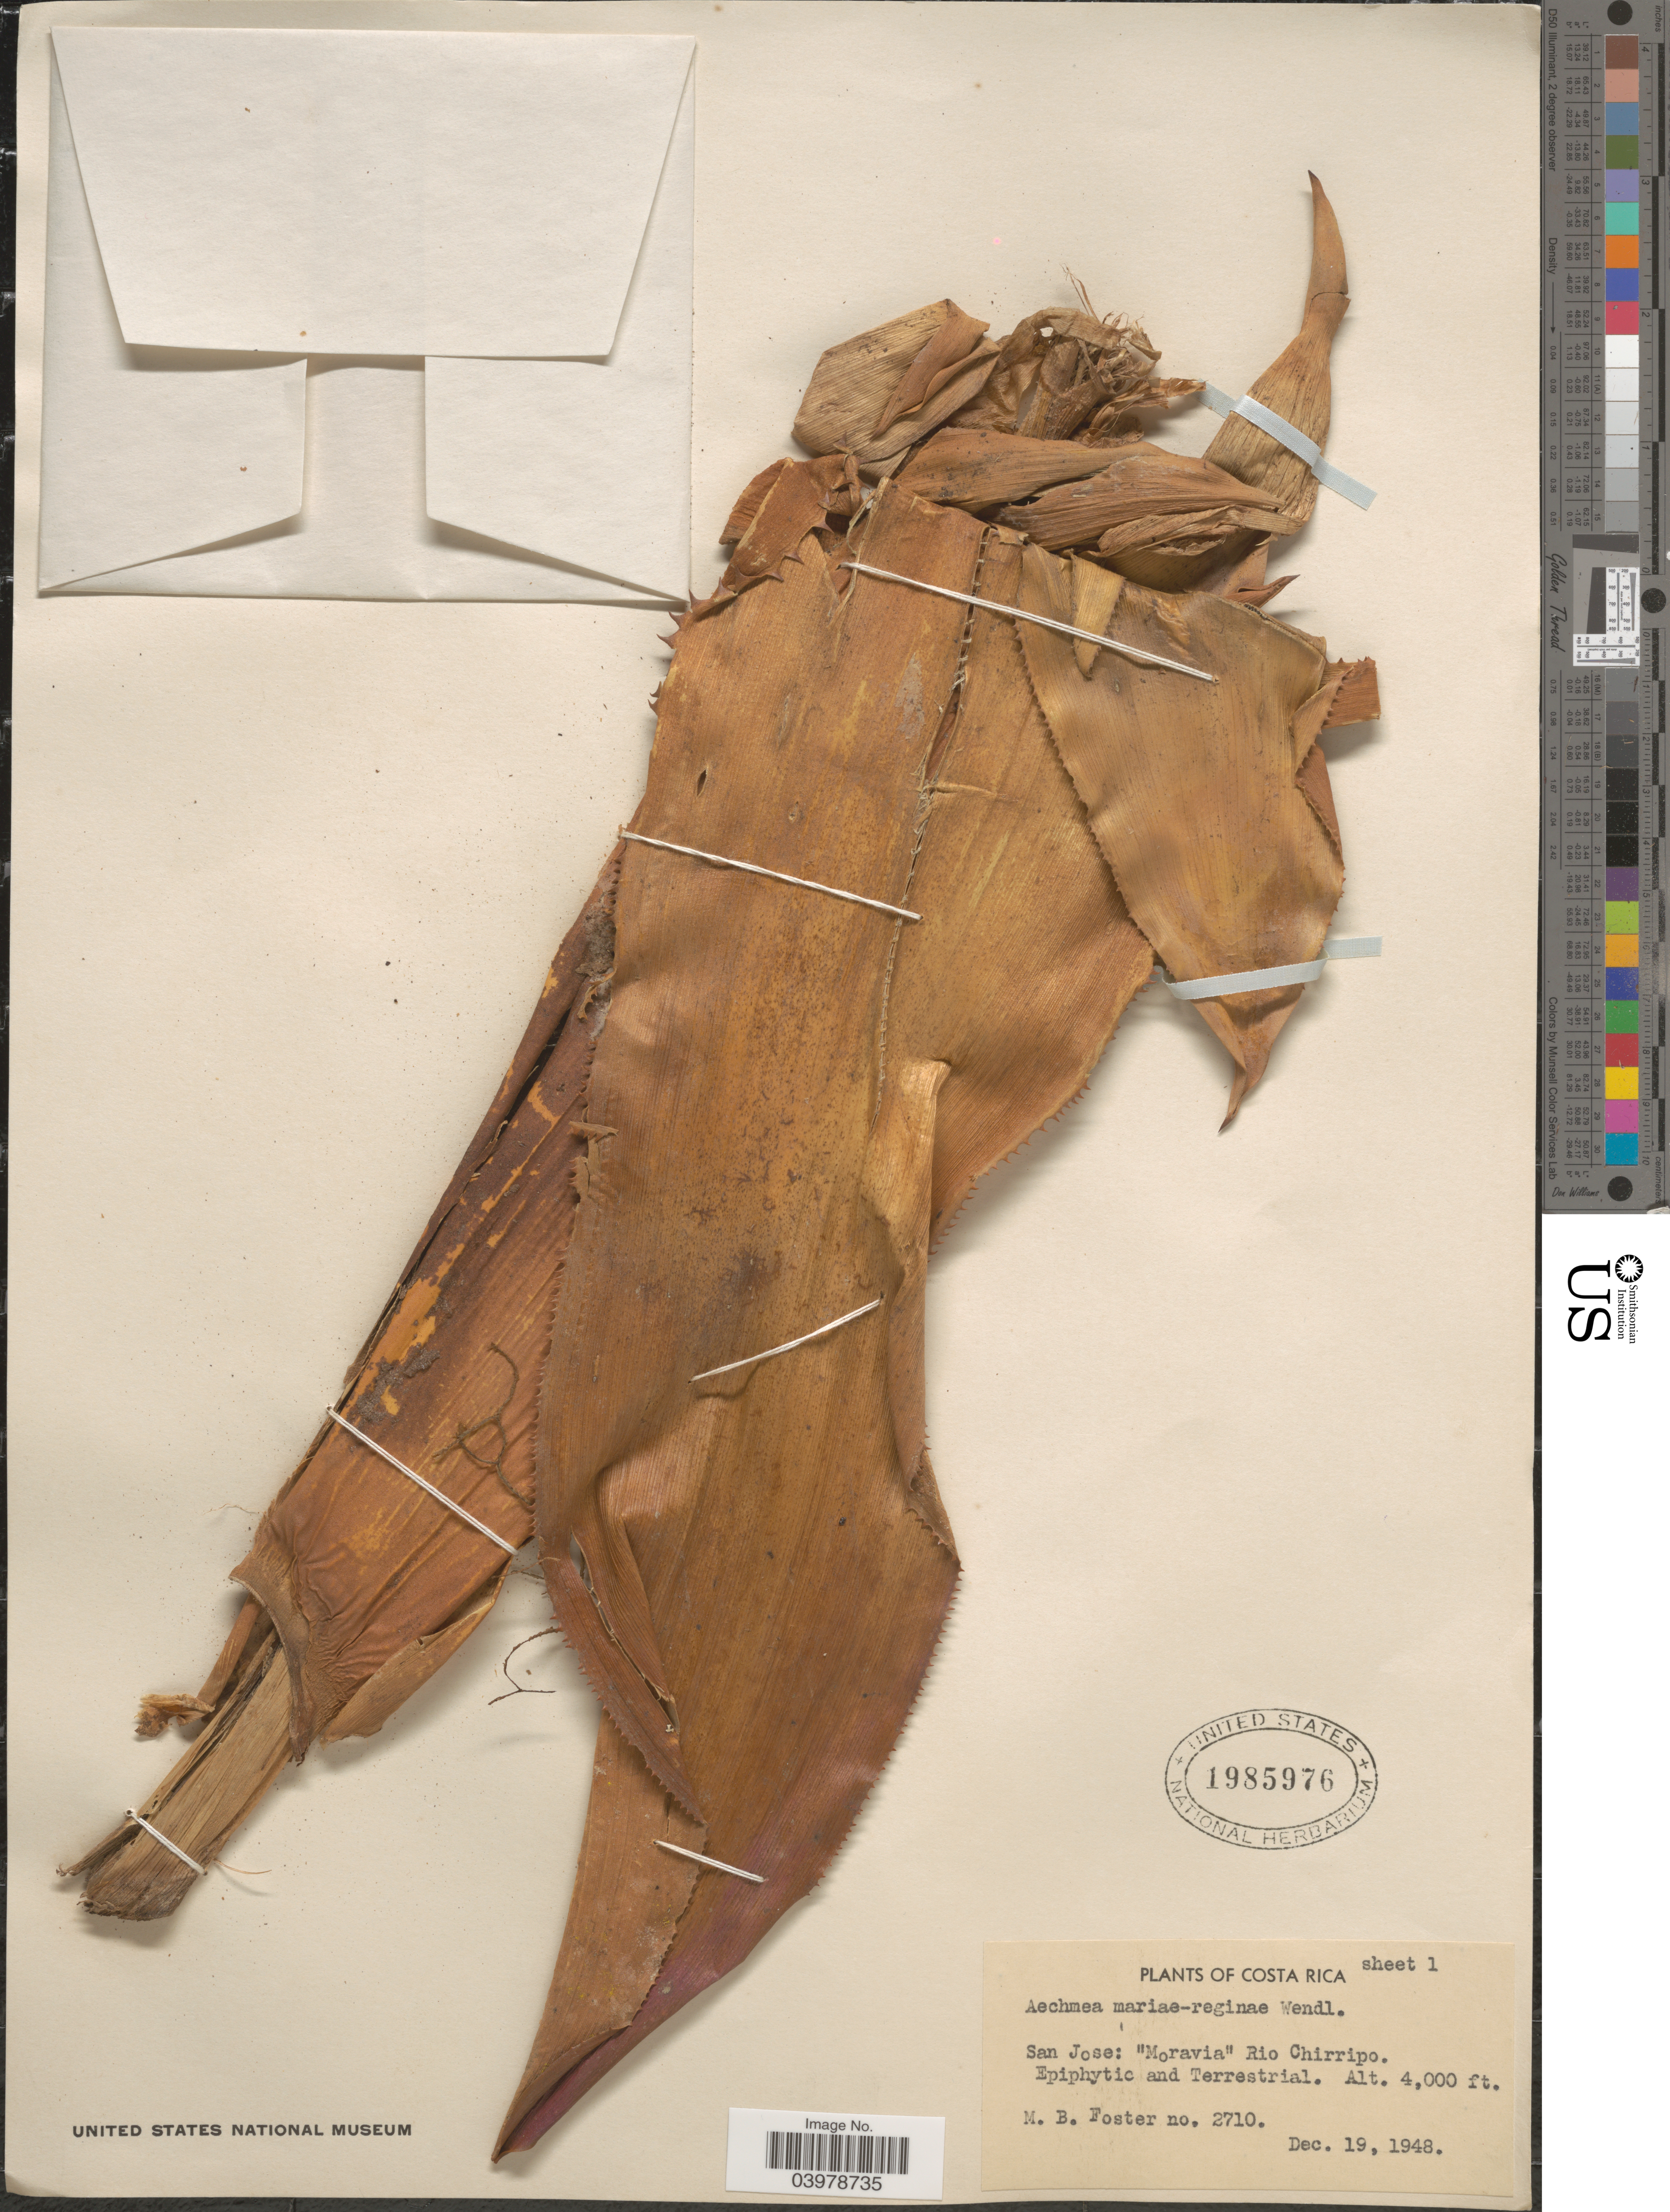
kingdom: Plantae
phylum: Tracheophyta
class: Liliopsida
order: Poales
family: Bromeliaceae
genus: Aechmea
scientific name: Aechmea mariae-reginae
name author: H. Wendl.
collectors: M. B. Foster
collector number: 2710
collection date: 1948-12-19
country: Costa Rica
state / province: San José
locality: Moravia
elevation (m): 1219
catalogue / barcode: US 1985976